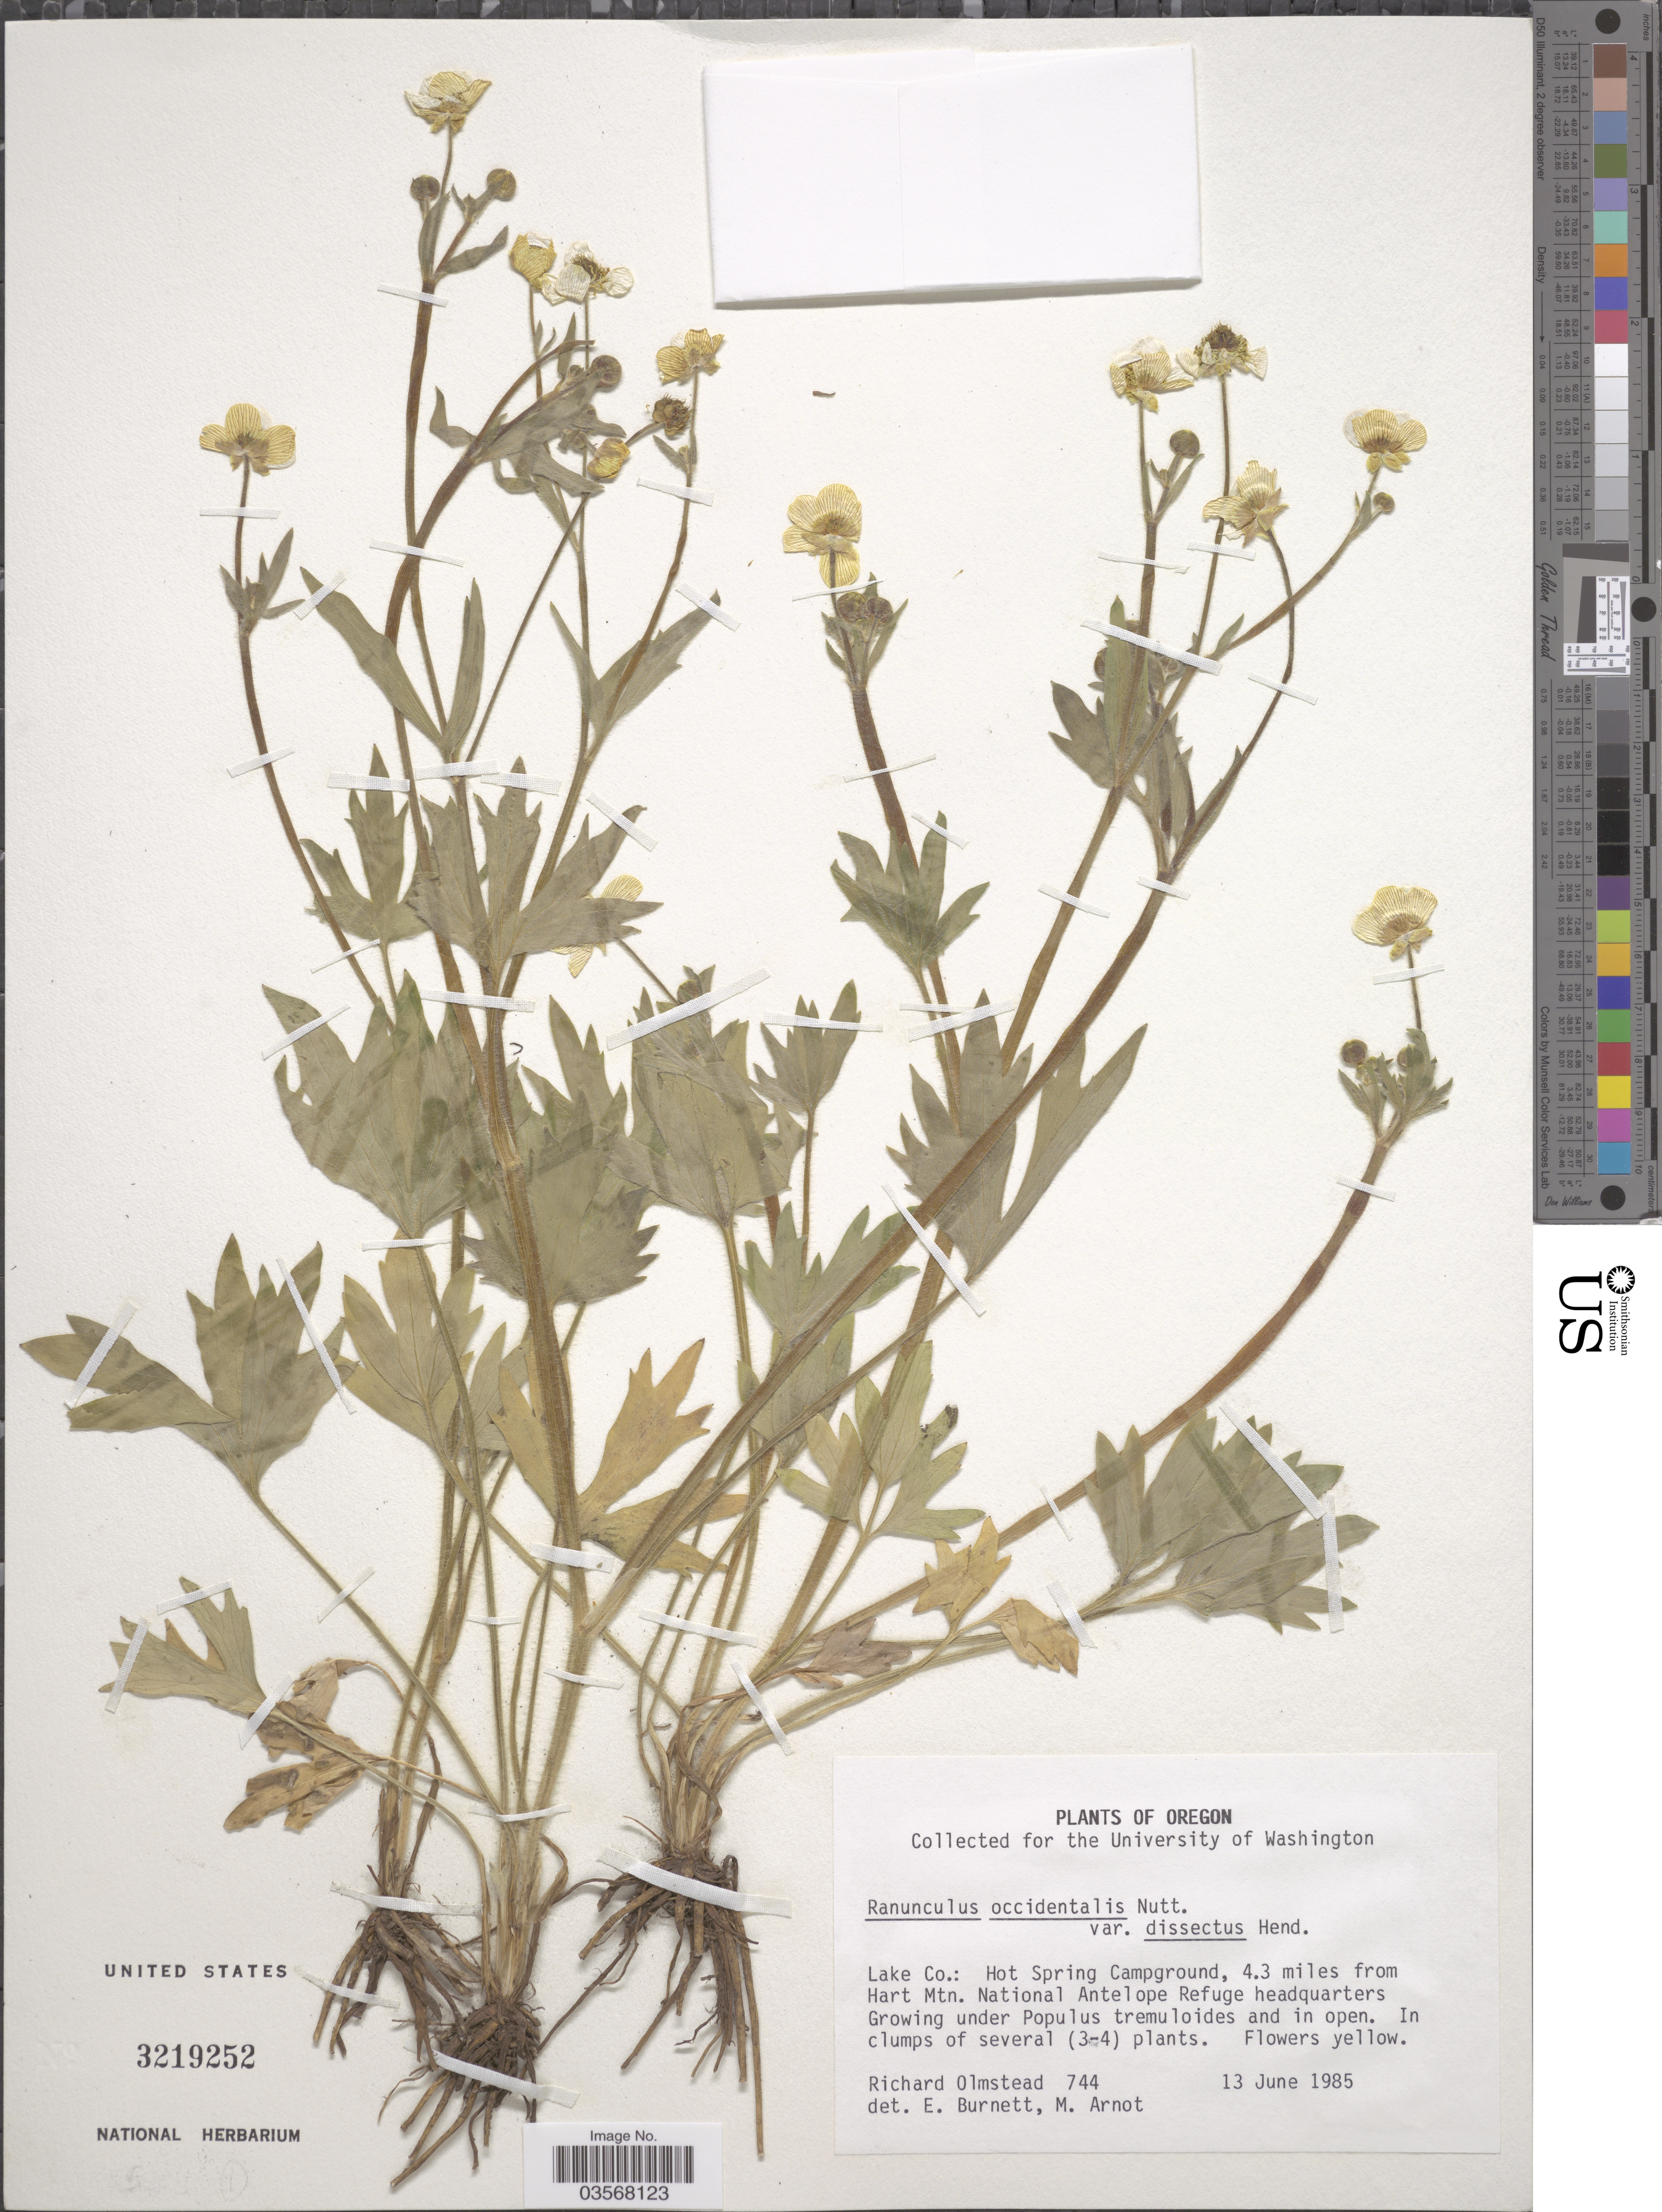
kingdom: Plantae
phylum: Tracheophyta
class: Magnoliopsida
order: Ranunculales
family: Ranunculaceae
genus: Ranunculus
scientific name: Ranunculus occidentalis var. dissectus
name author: L.F. Hend.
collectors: R. Olmstead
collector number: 744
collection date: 1985-06-13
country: United States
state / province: Oregon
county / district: Lake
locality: Lake Co.: Hot Spring Campground, 4.3 miles from Hart Mtn. National Antelope Refuge headquarters.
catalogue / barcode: US 3219252